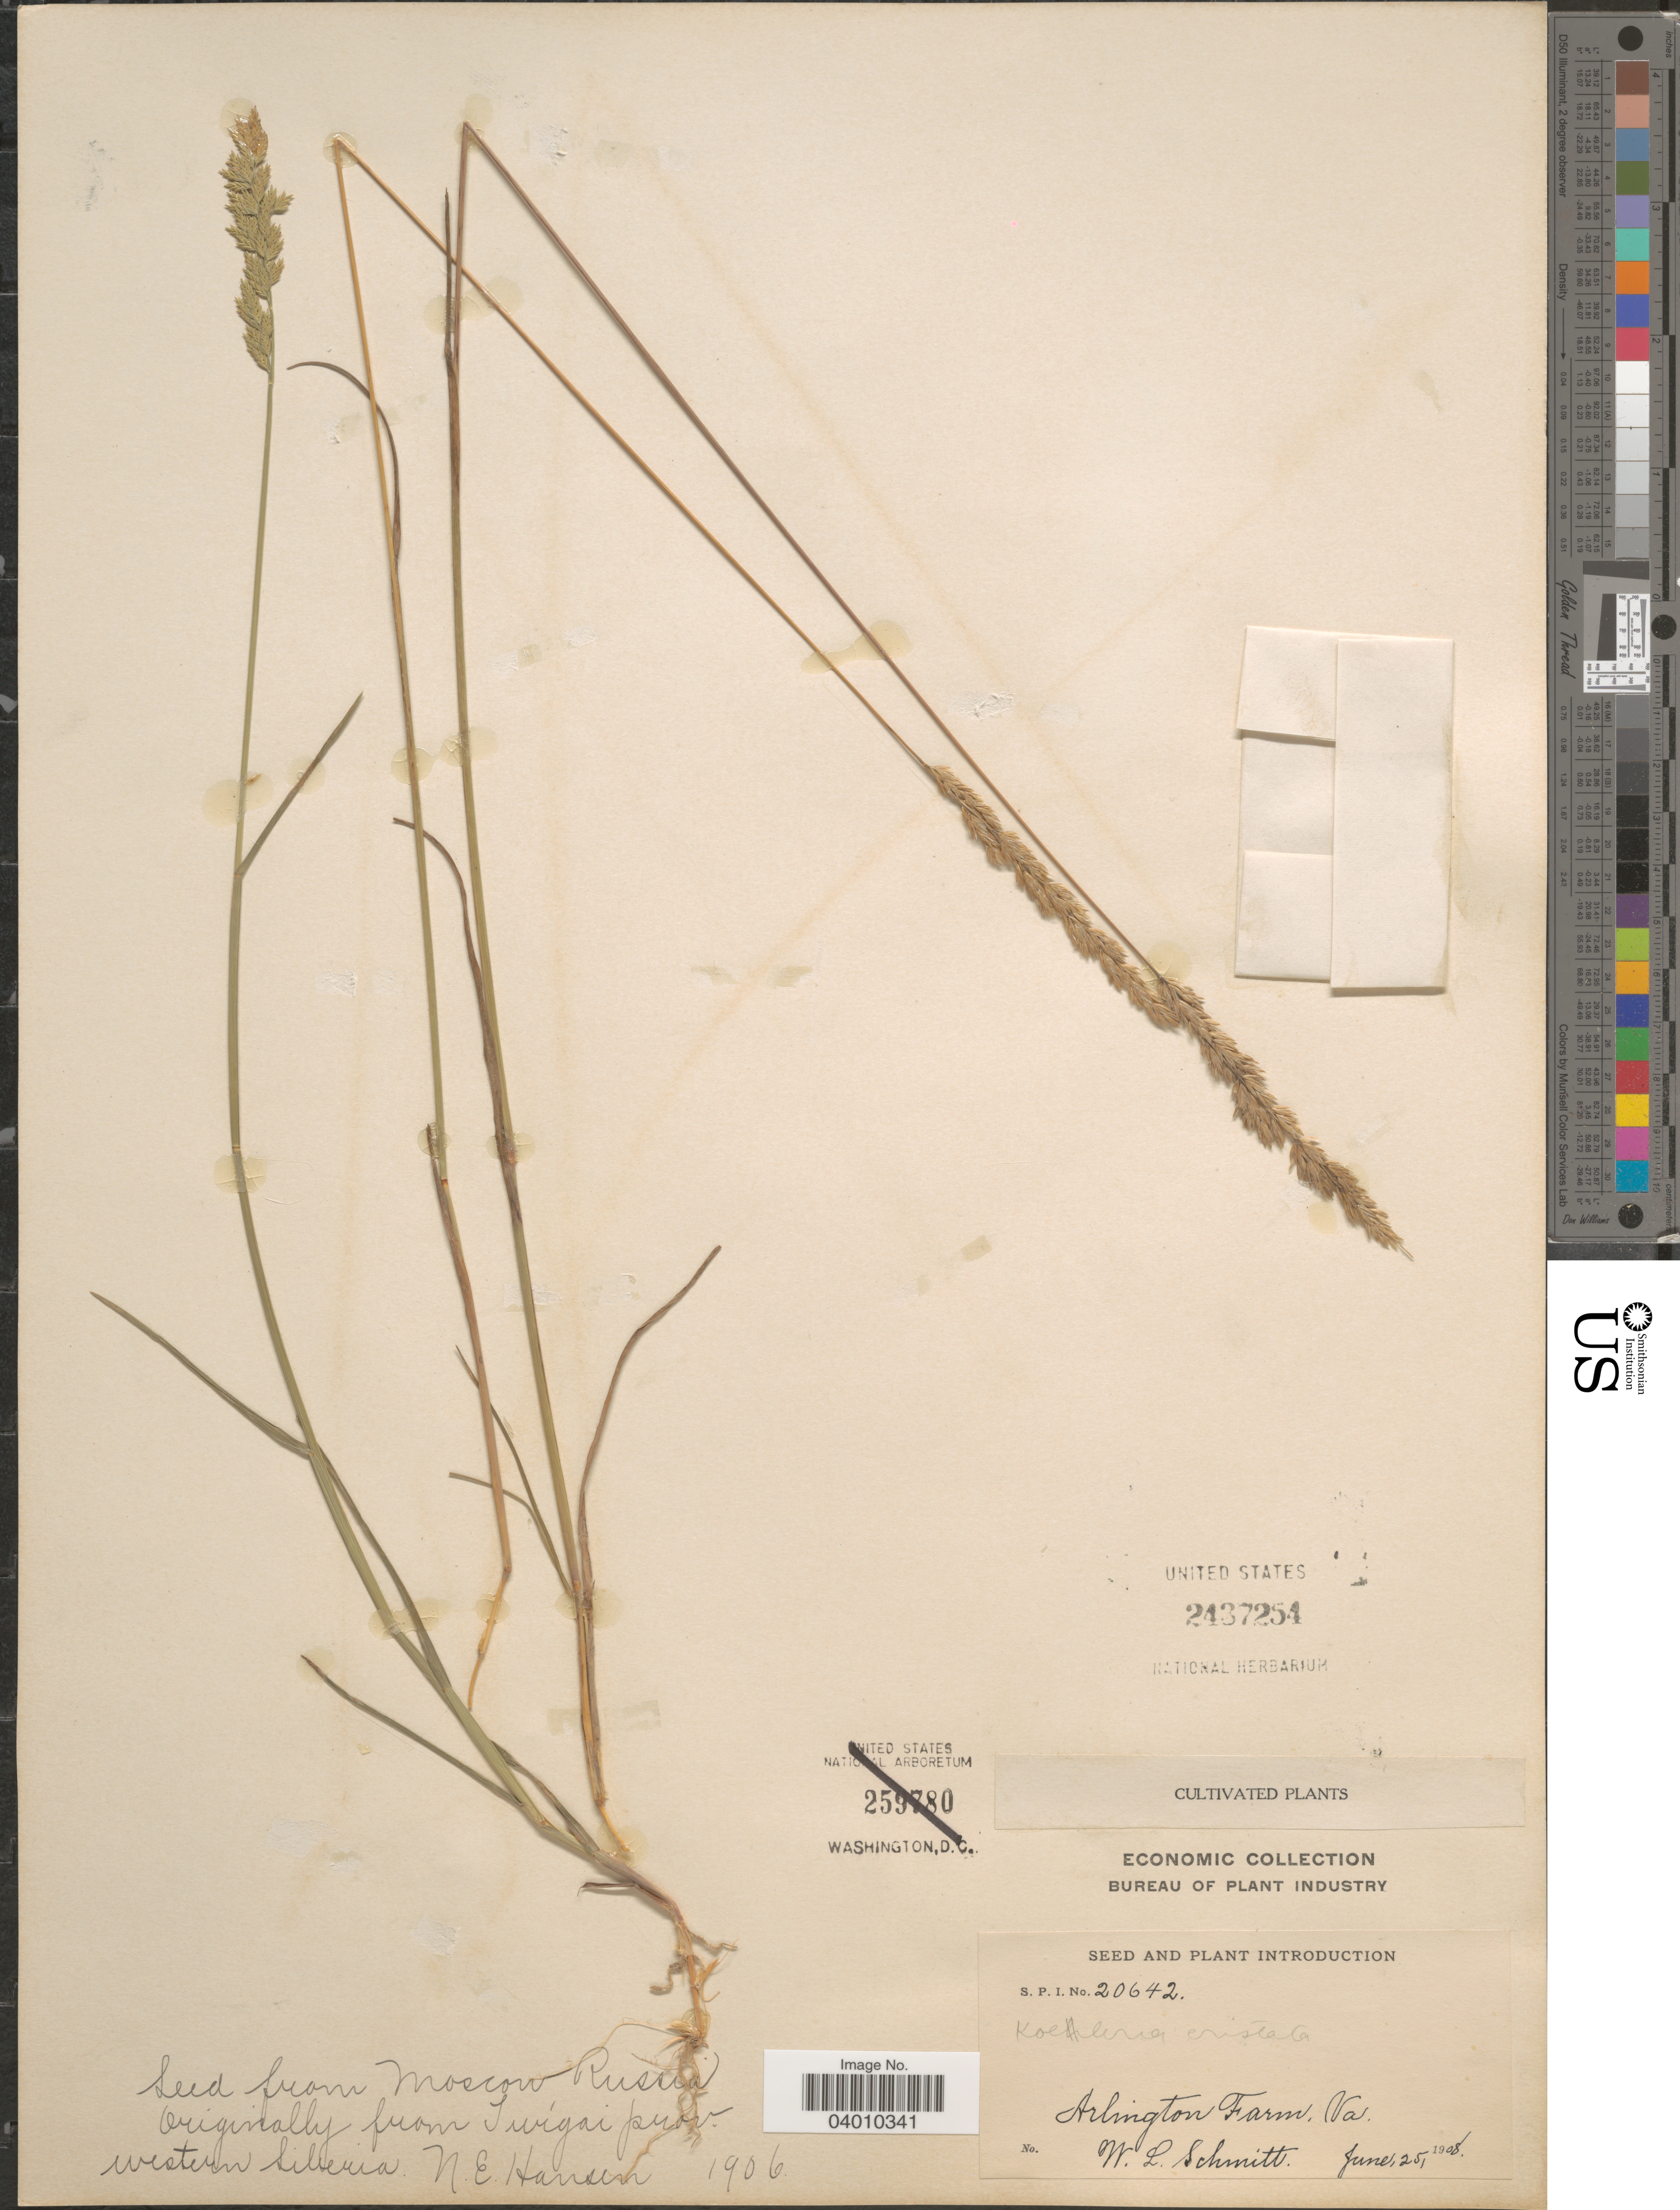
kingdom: Plantae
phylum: Tracheophyta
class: Liliopsida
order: Poales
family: Poaceae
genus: Koeleria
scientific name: Koeleria cristata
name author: (L.) Pers.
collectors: W. L. Schmitt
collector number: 20642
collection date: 1908-06-25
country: United States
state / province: Virginia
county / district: Arlington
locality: Arlington Farm.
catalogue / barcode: US 2437254